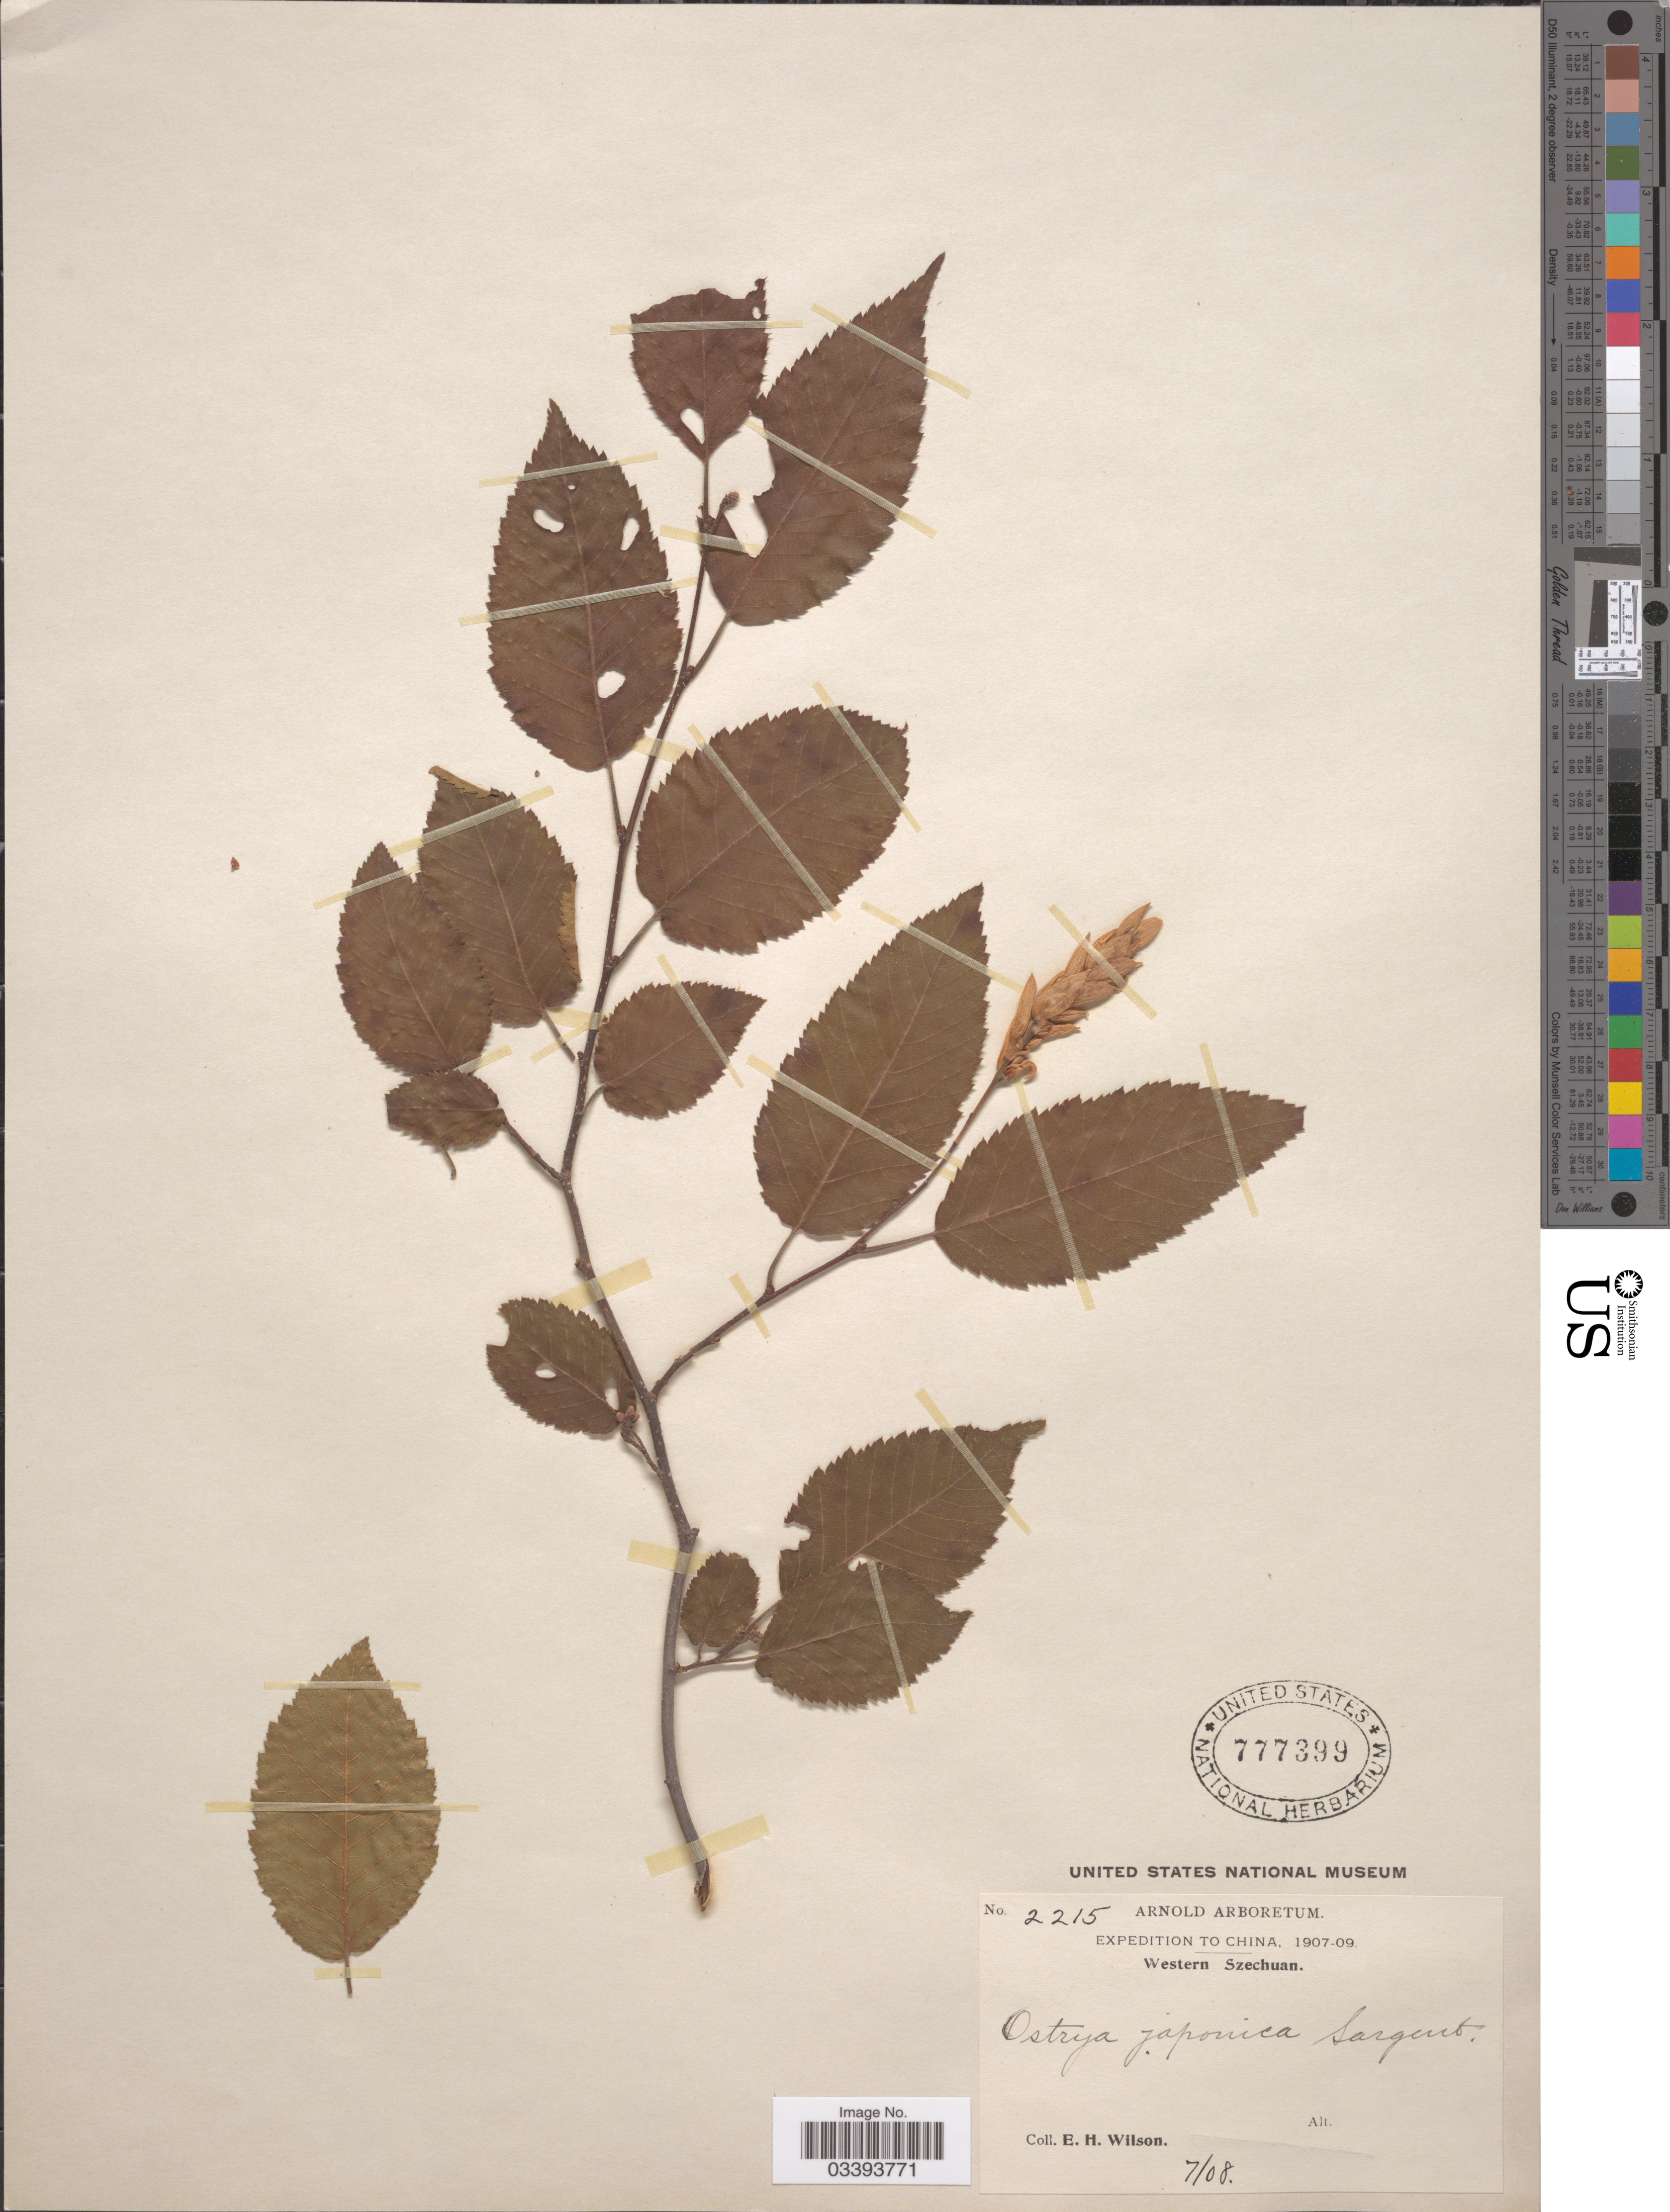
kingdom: Plantae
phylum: Tracheophyta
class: Magnoliopsida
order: Fagales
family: Betulaceae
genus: Ostrya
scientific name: Ostrya japonica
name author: Sarg.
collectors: E. Wilson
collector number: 2215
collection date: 1908-07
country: China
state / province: Sichuan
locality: Western Szechuan.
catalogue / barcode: US 777399